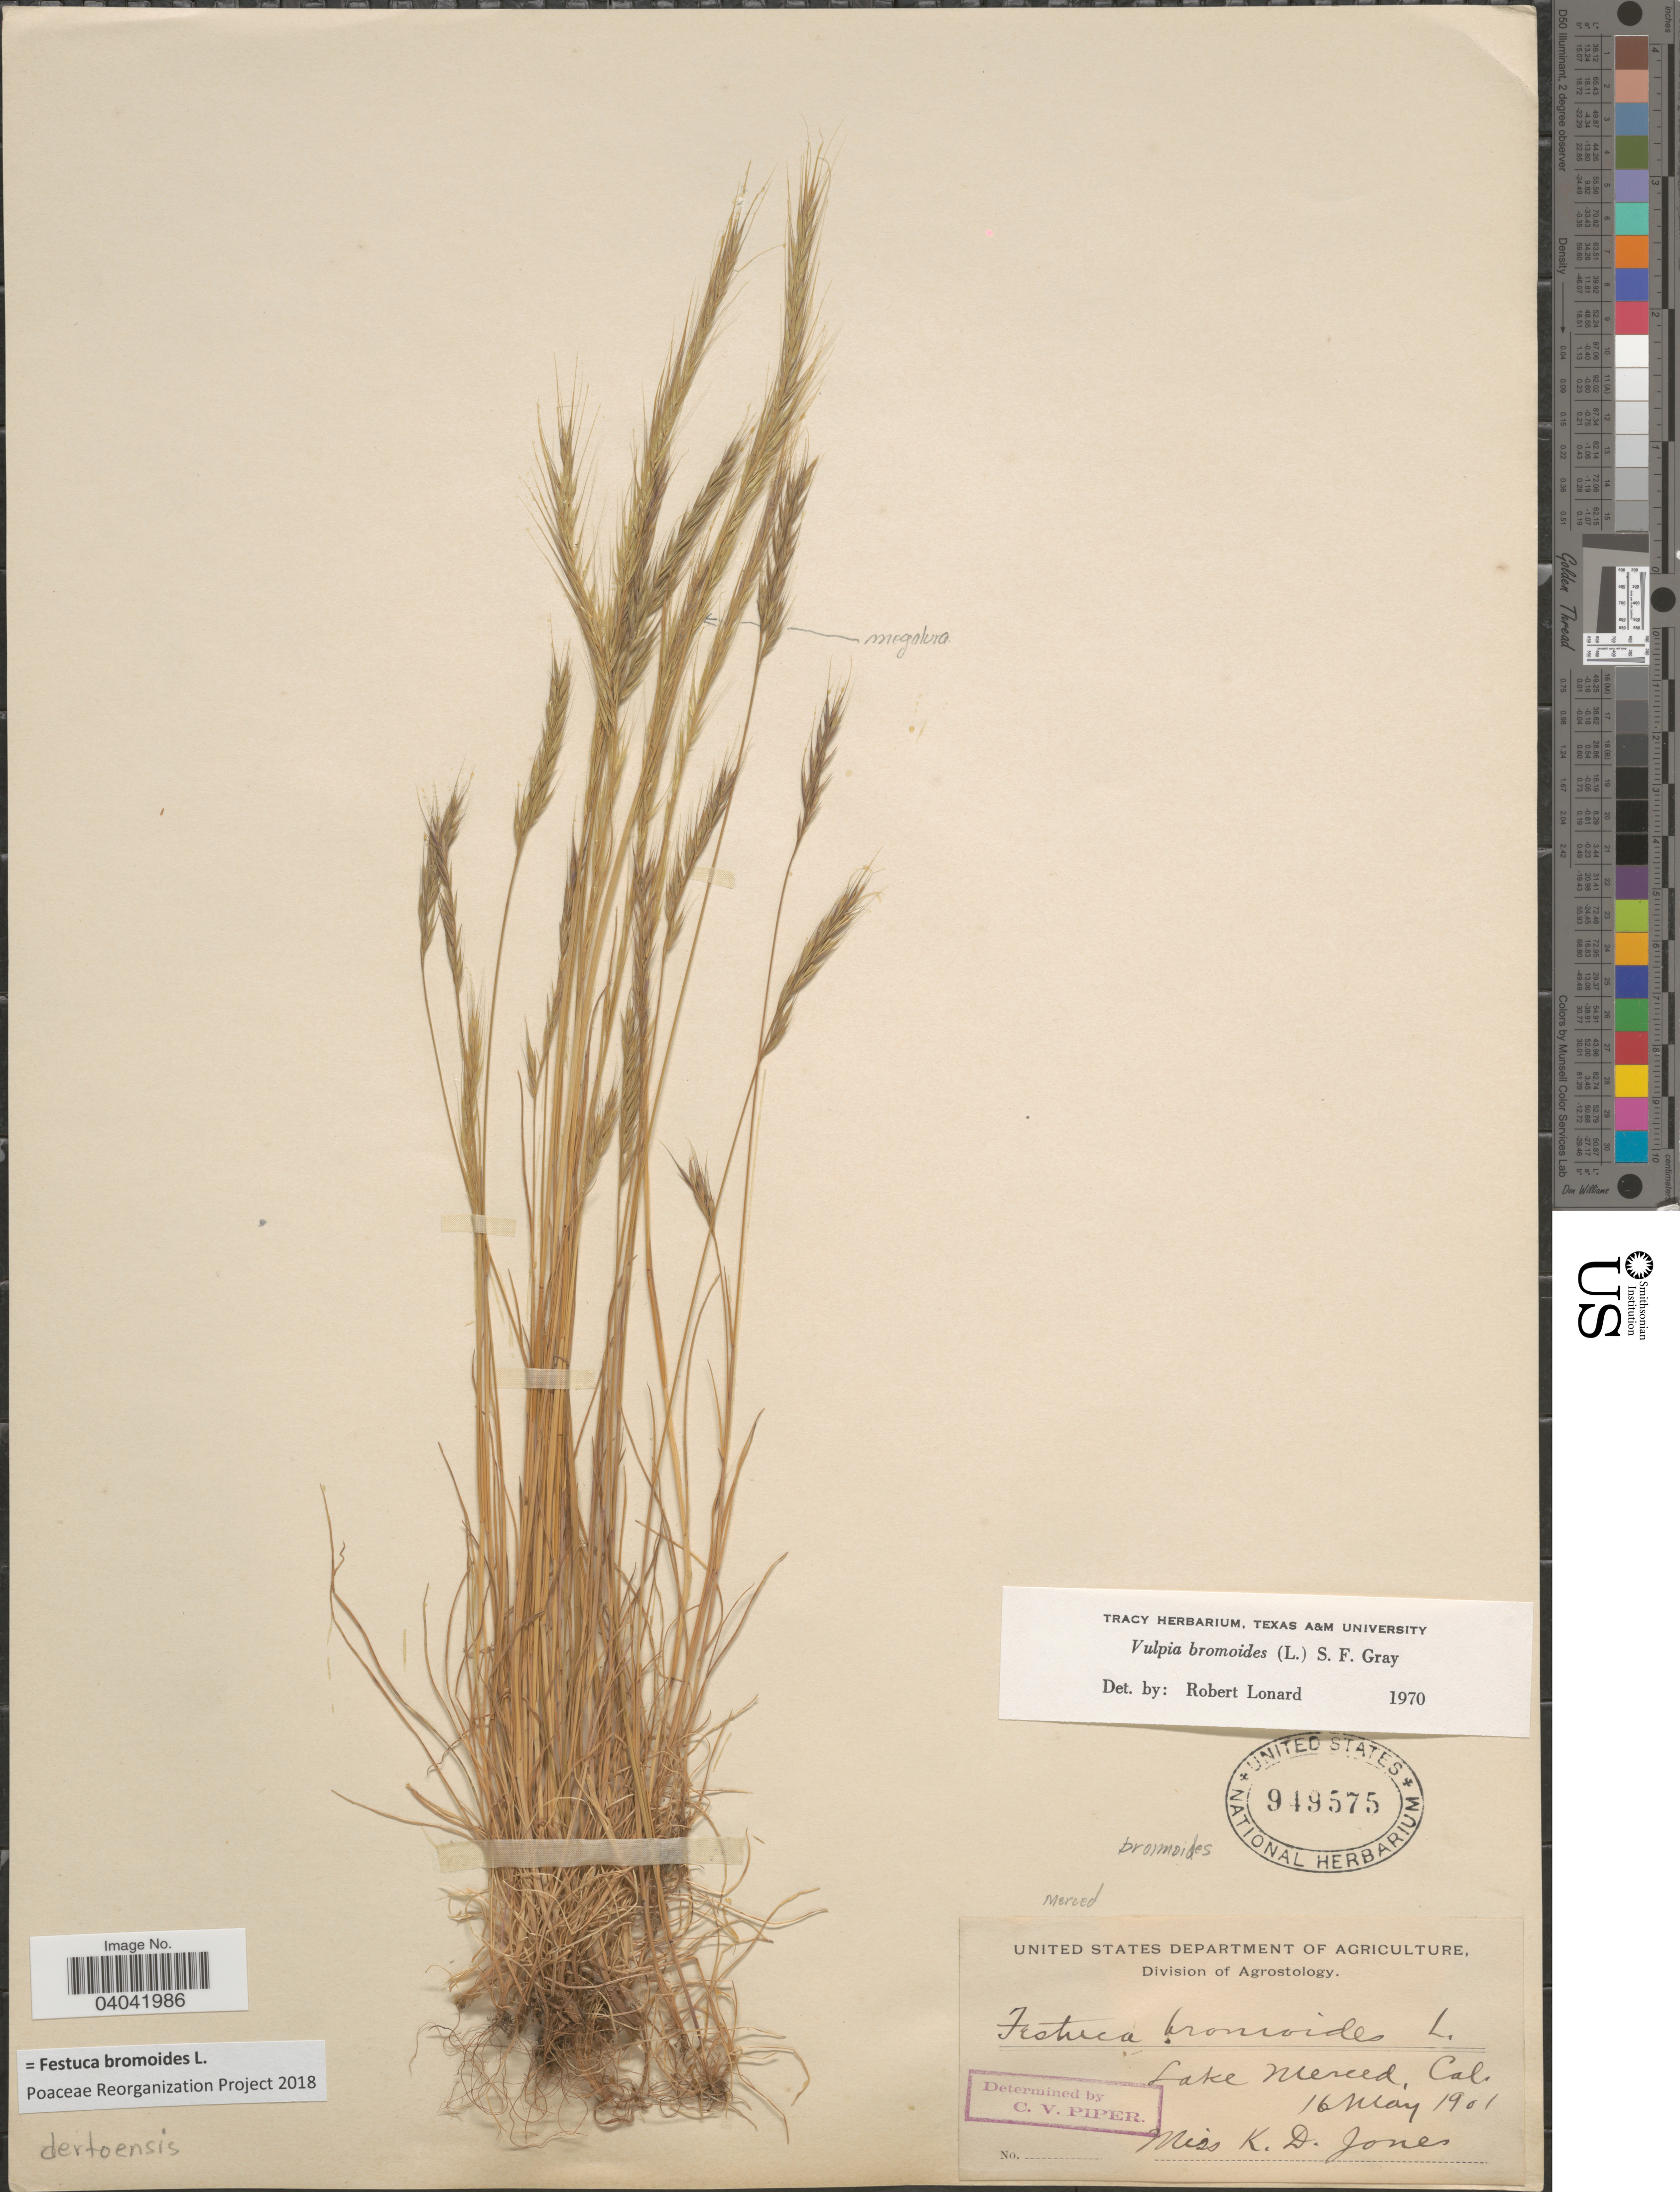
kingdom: Plantae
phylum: Tracheophyta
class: Liliopsida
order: Poales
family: Poaceae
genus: Festuca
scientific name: Festuca bromoides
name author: L.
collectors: K. D. Jones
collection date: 1901-05-16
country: United States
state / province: California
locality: Lake Merced. Merced.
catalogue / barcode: US 949575